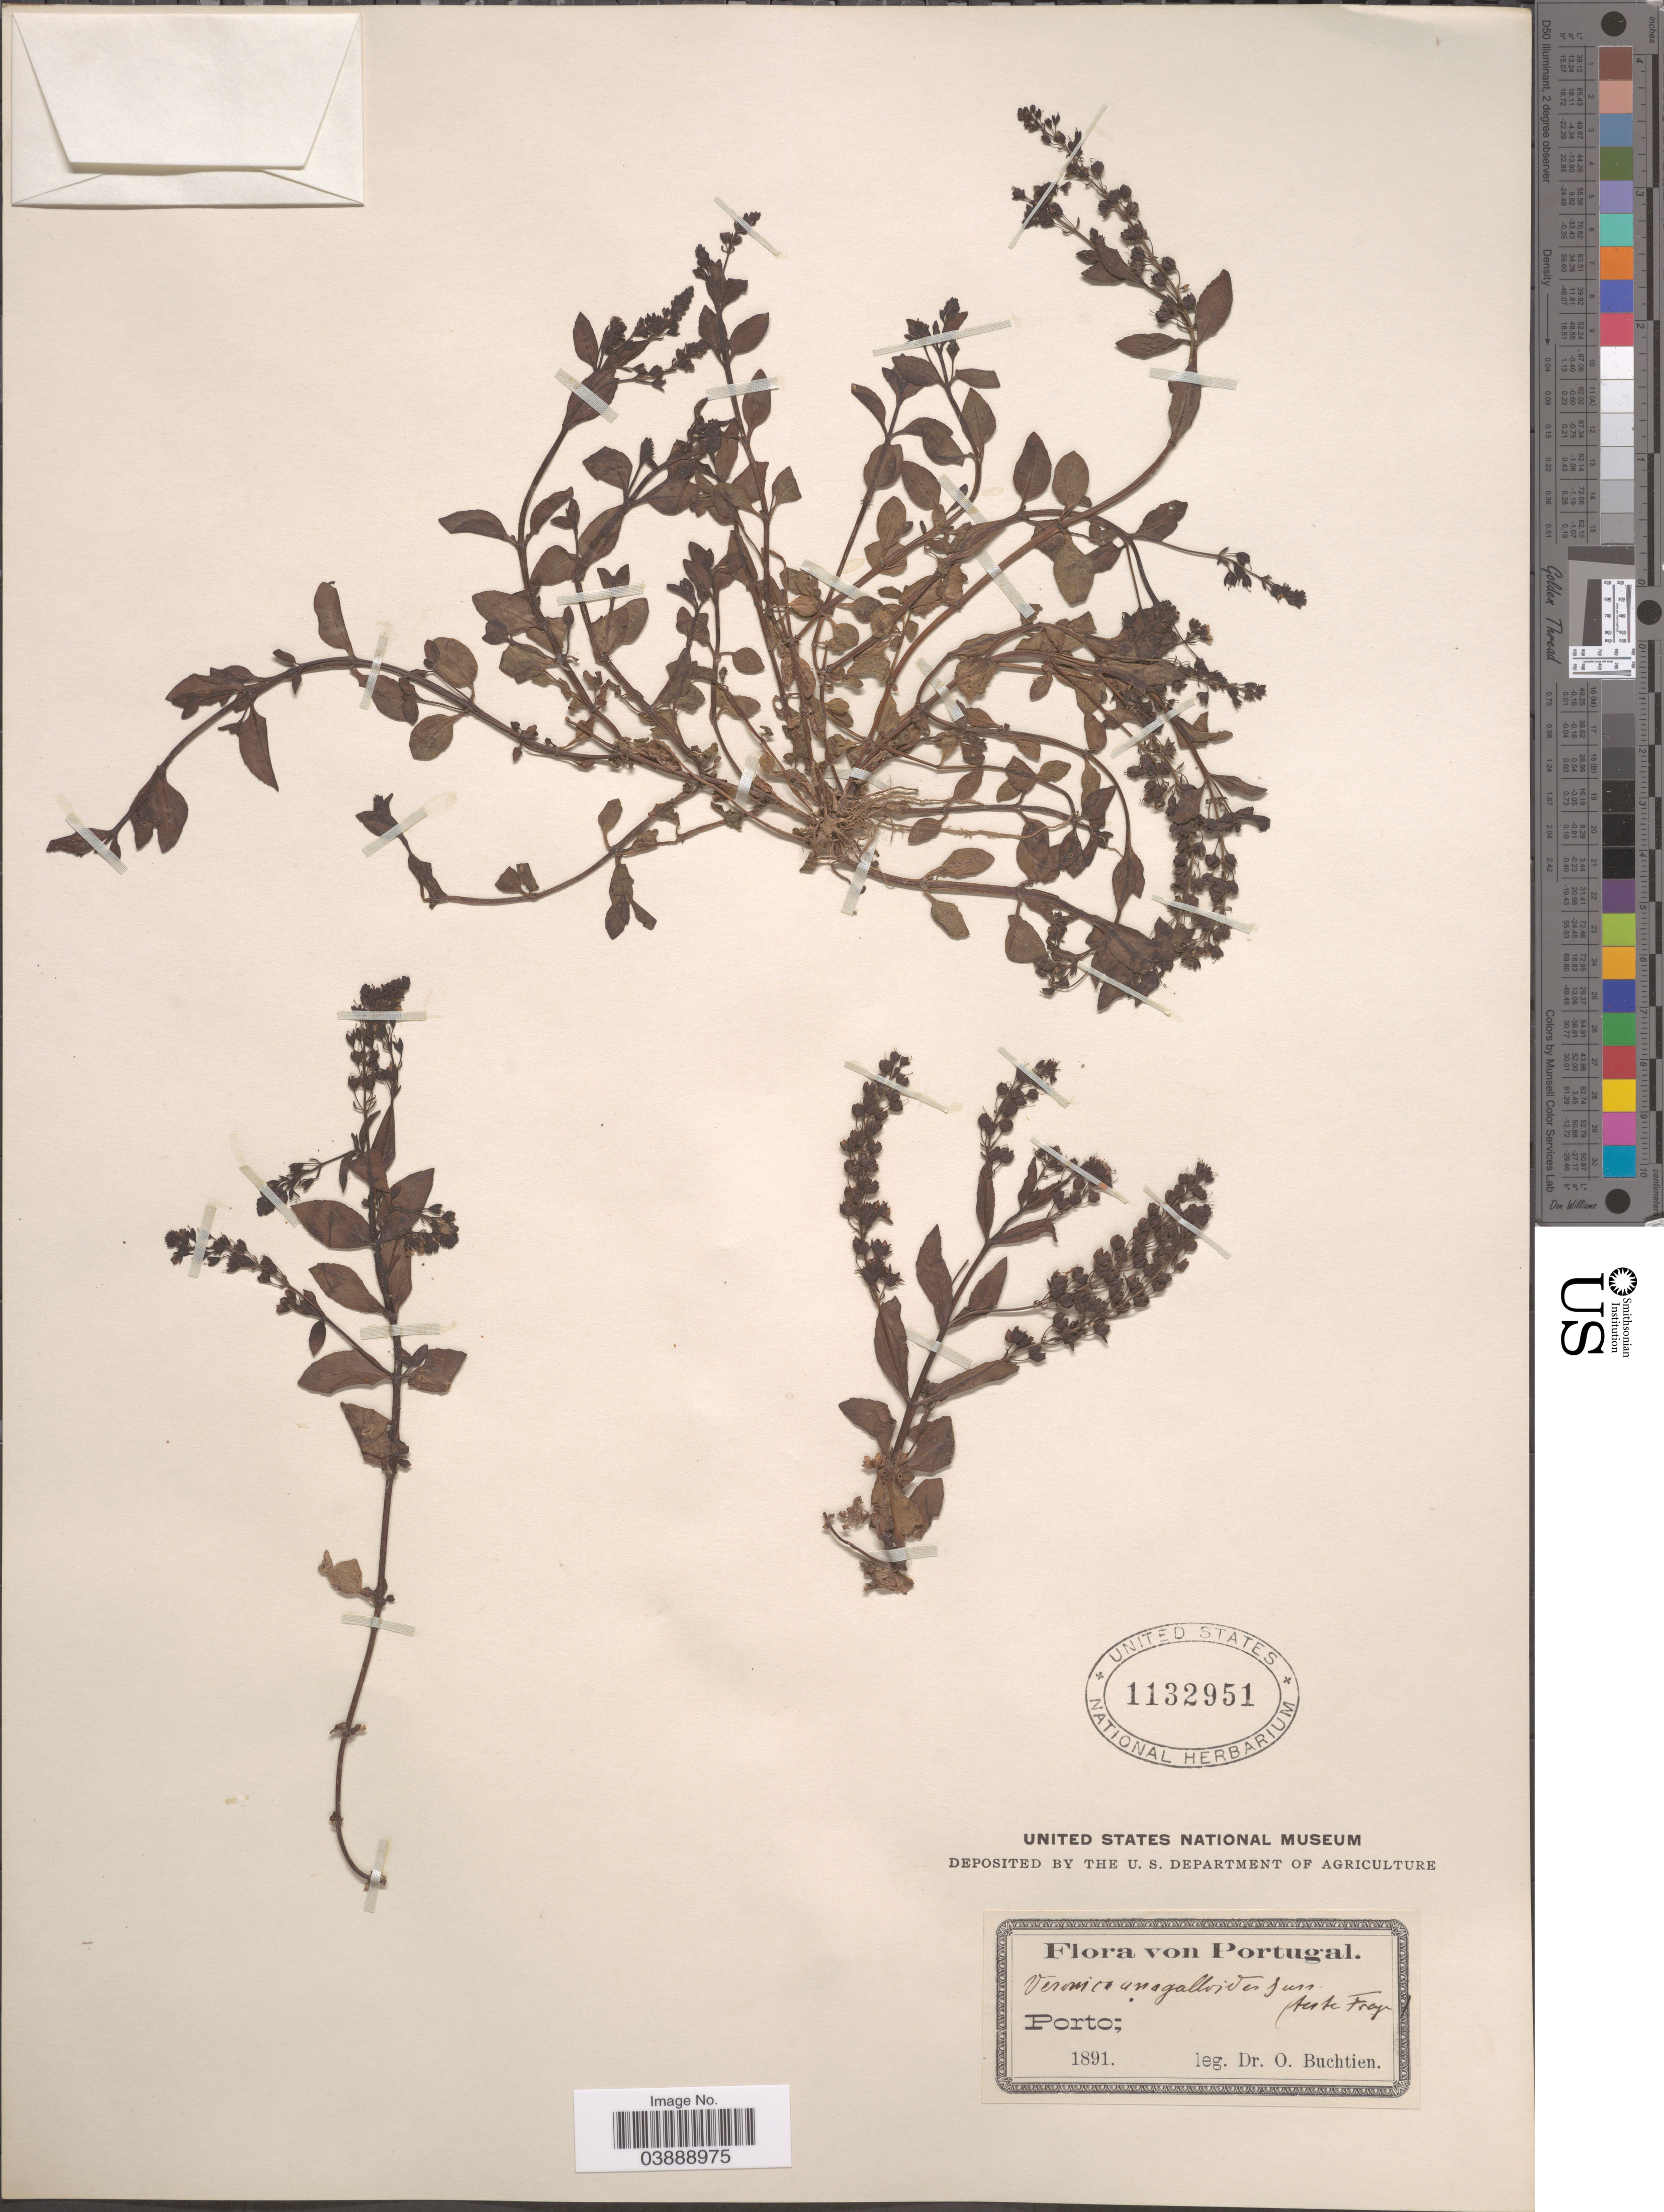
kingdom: Plantae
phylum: Tracheophyta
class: Magnoliopsida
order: Lamiales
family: Plantaginaceae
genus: Veronica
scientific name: Veronica anagalloides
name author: Gussone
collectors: O. Buchtien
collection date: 1891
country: Portugal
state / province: Porto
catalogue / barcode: US 1132951